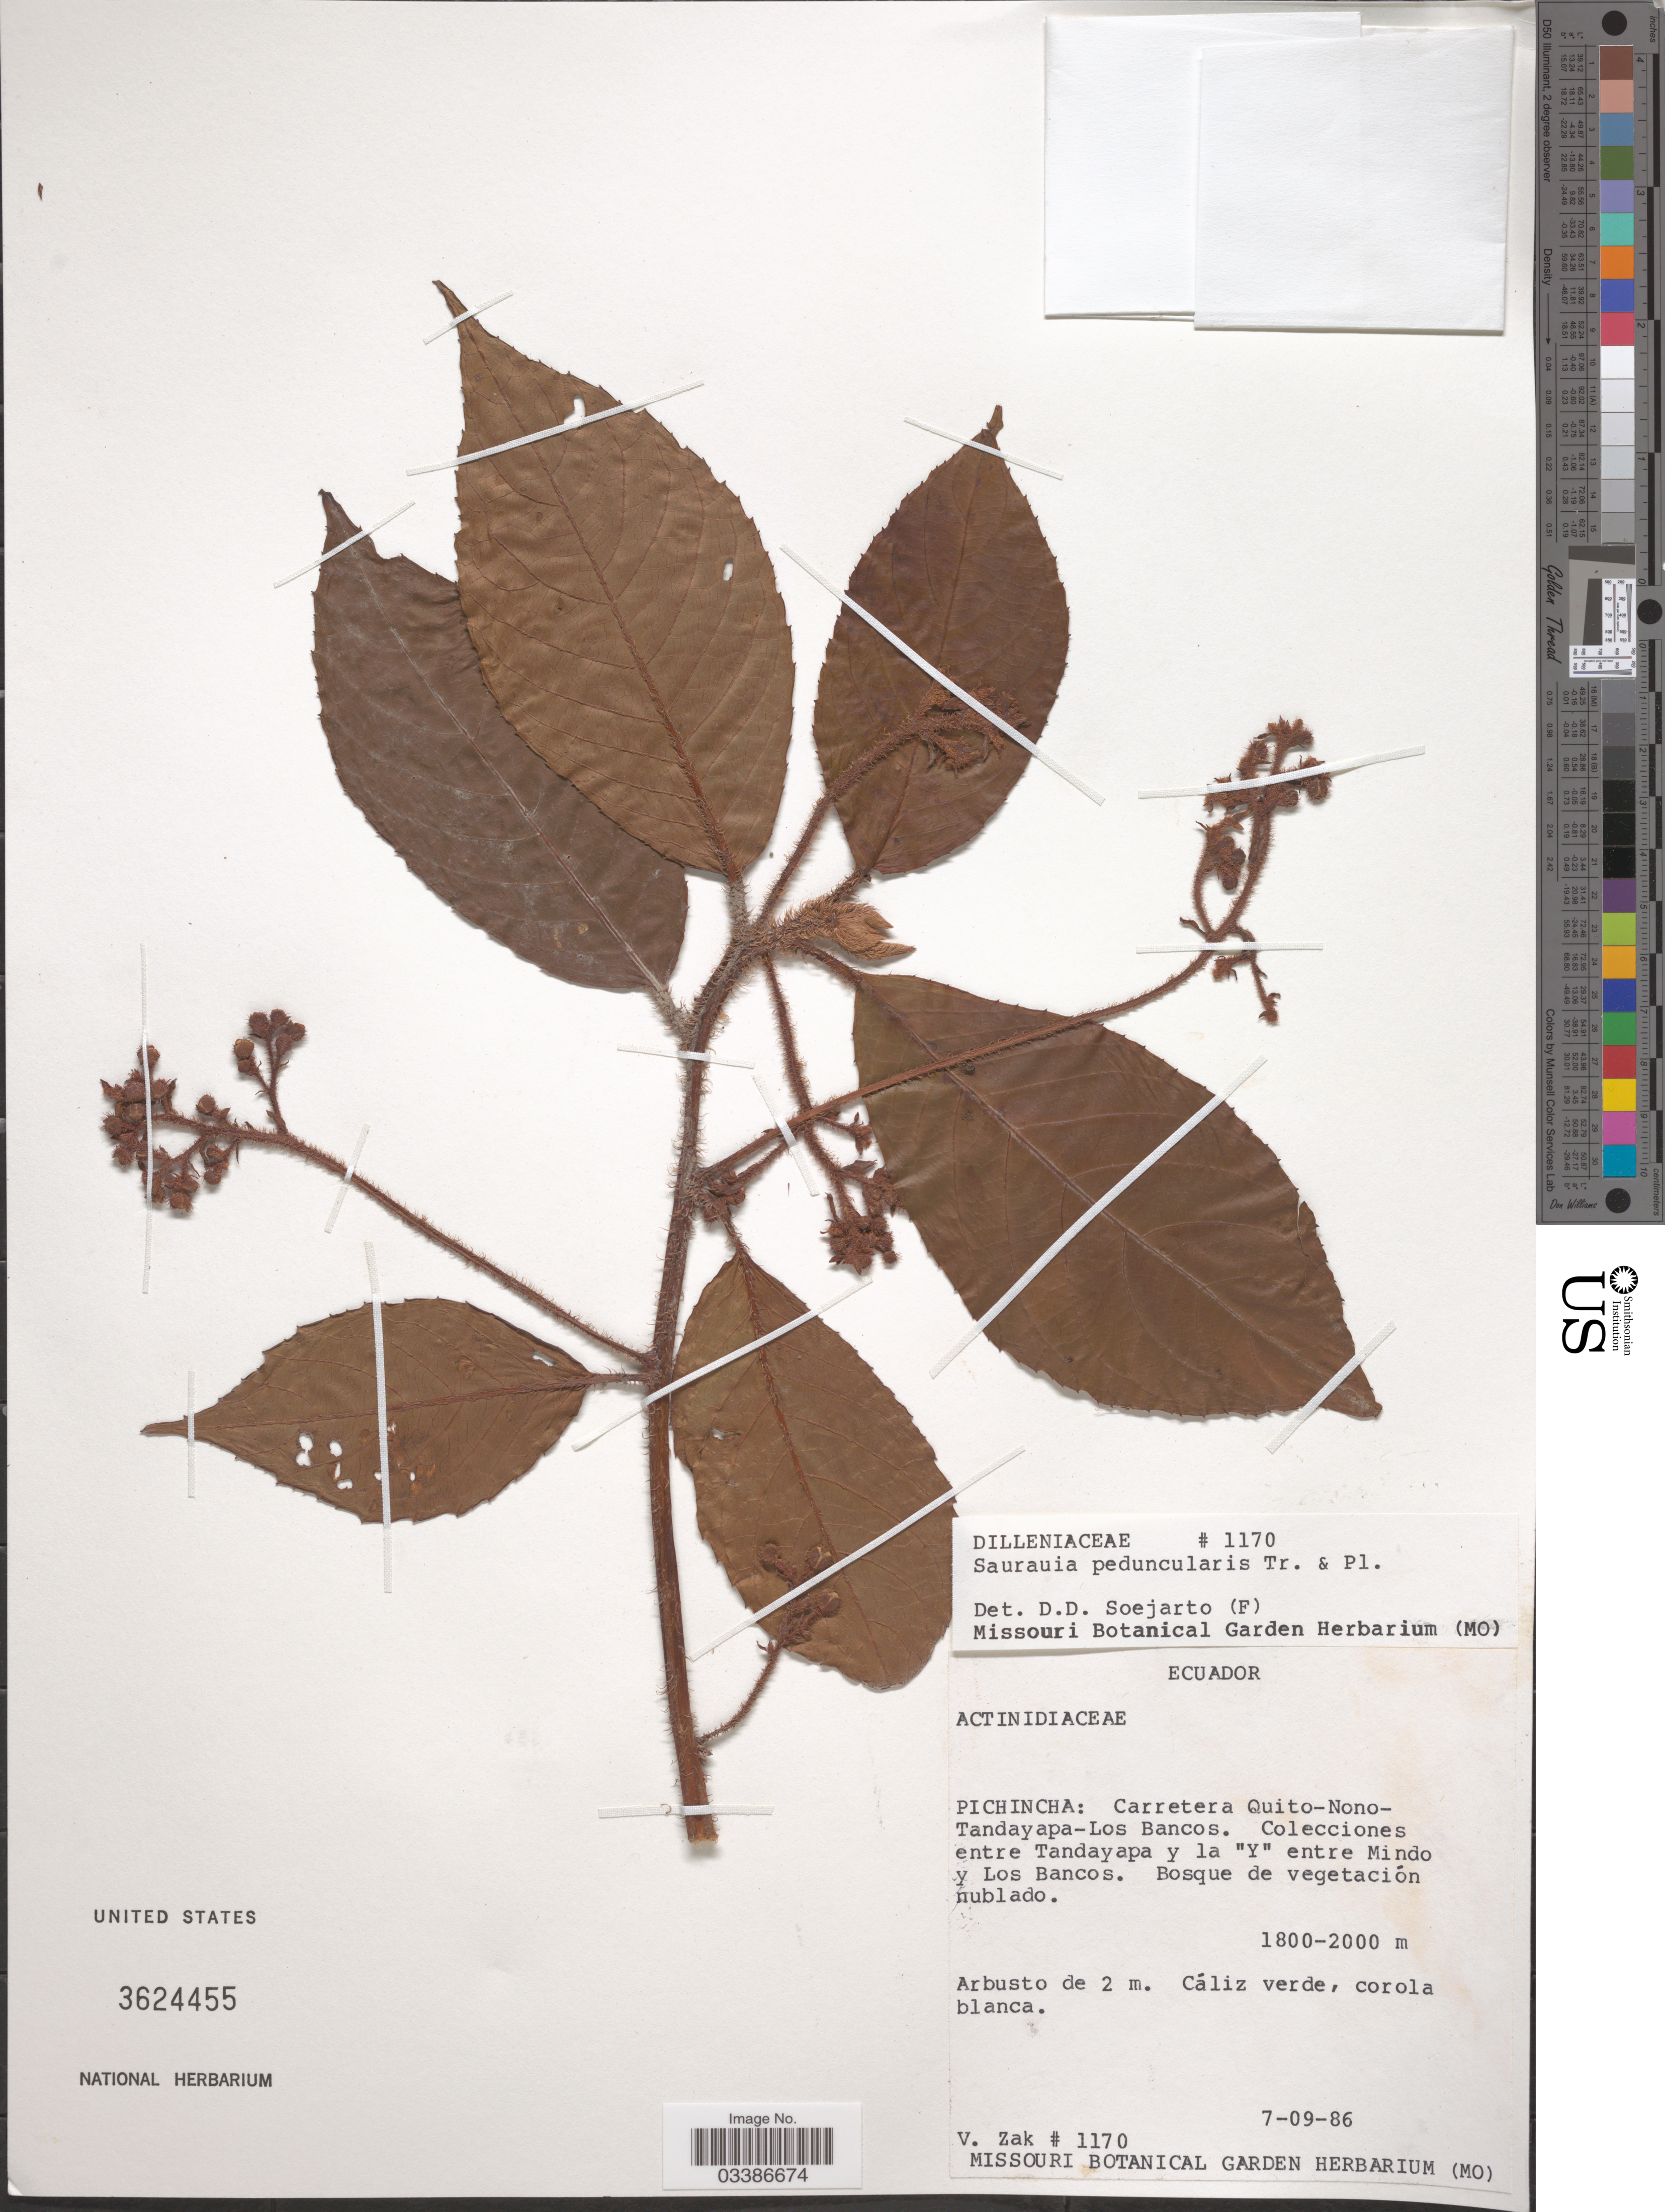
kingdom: Plantae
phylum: Tracheophyta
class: Magnoliopsida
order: Ericales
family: Actinidiaceae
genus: Saurauia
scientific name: Saurauia peduncularis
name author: Triana & Planch.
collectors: V. Zak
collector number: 1170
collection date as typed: Transcribed d/m/y: 7/9/86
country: Ecuador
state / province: Pichincha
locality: Carretera Quito-Nono- Tandayapa-Los Bancos. Colecciones entre Tandayapa y la "Y" entre Mindo y Los Bancos.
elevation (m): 1800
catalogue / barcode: US 3624455